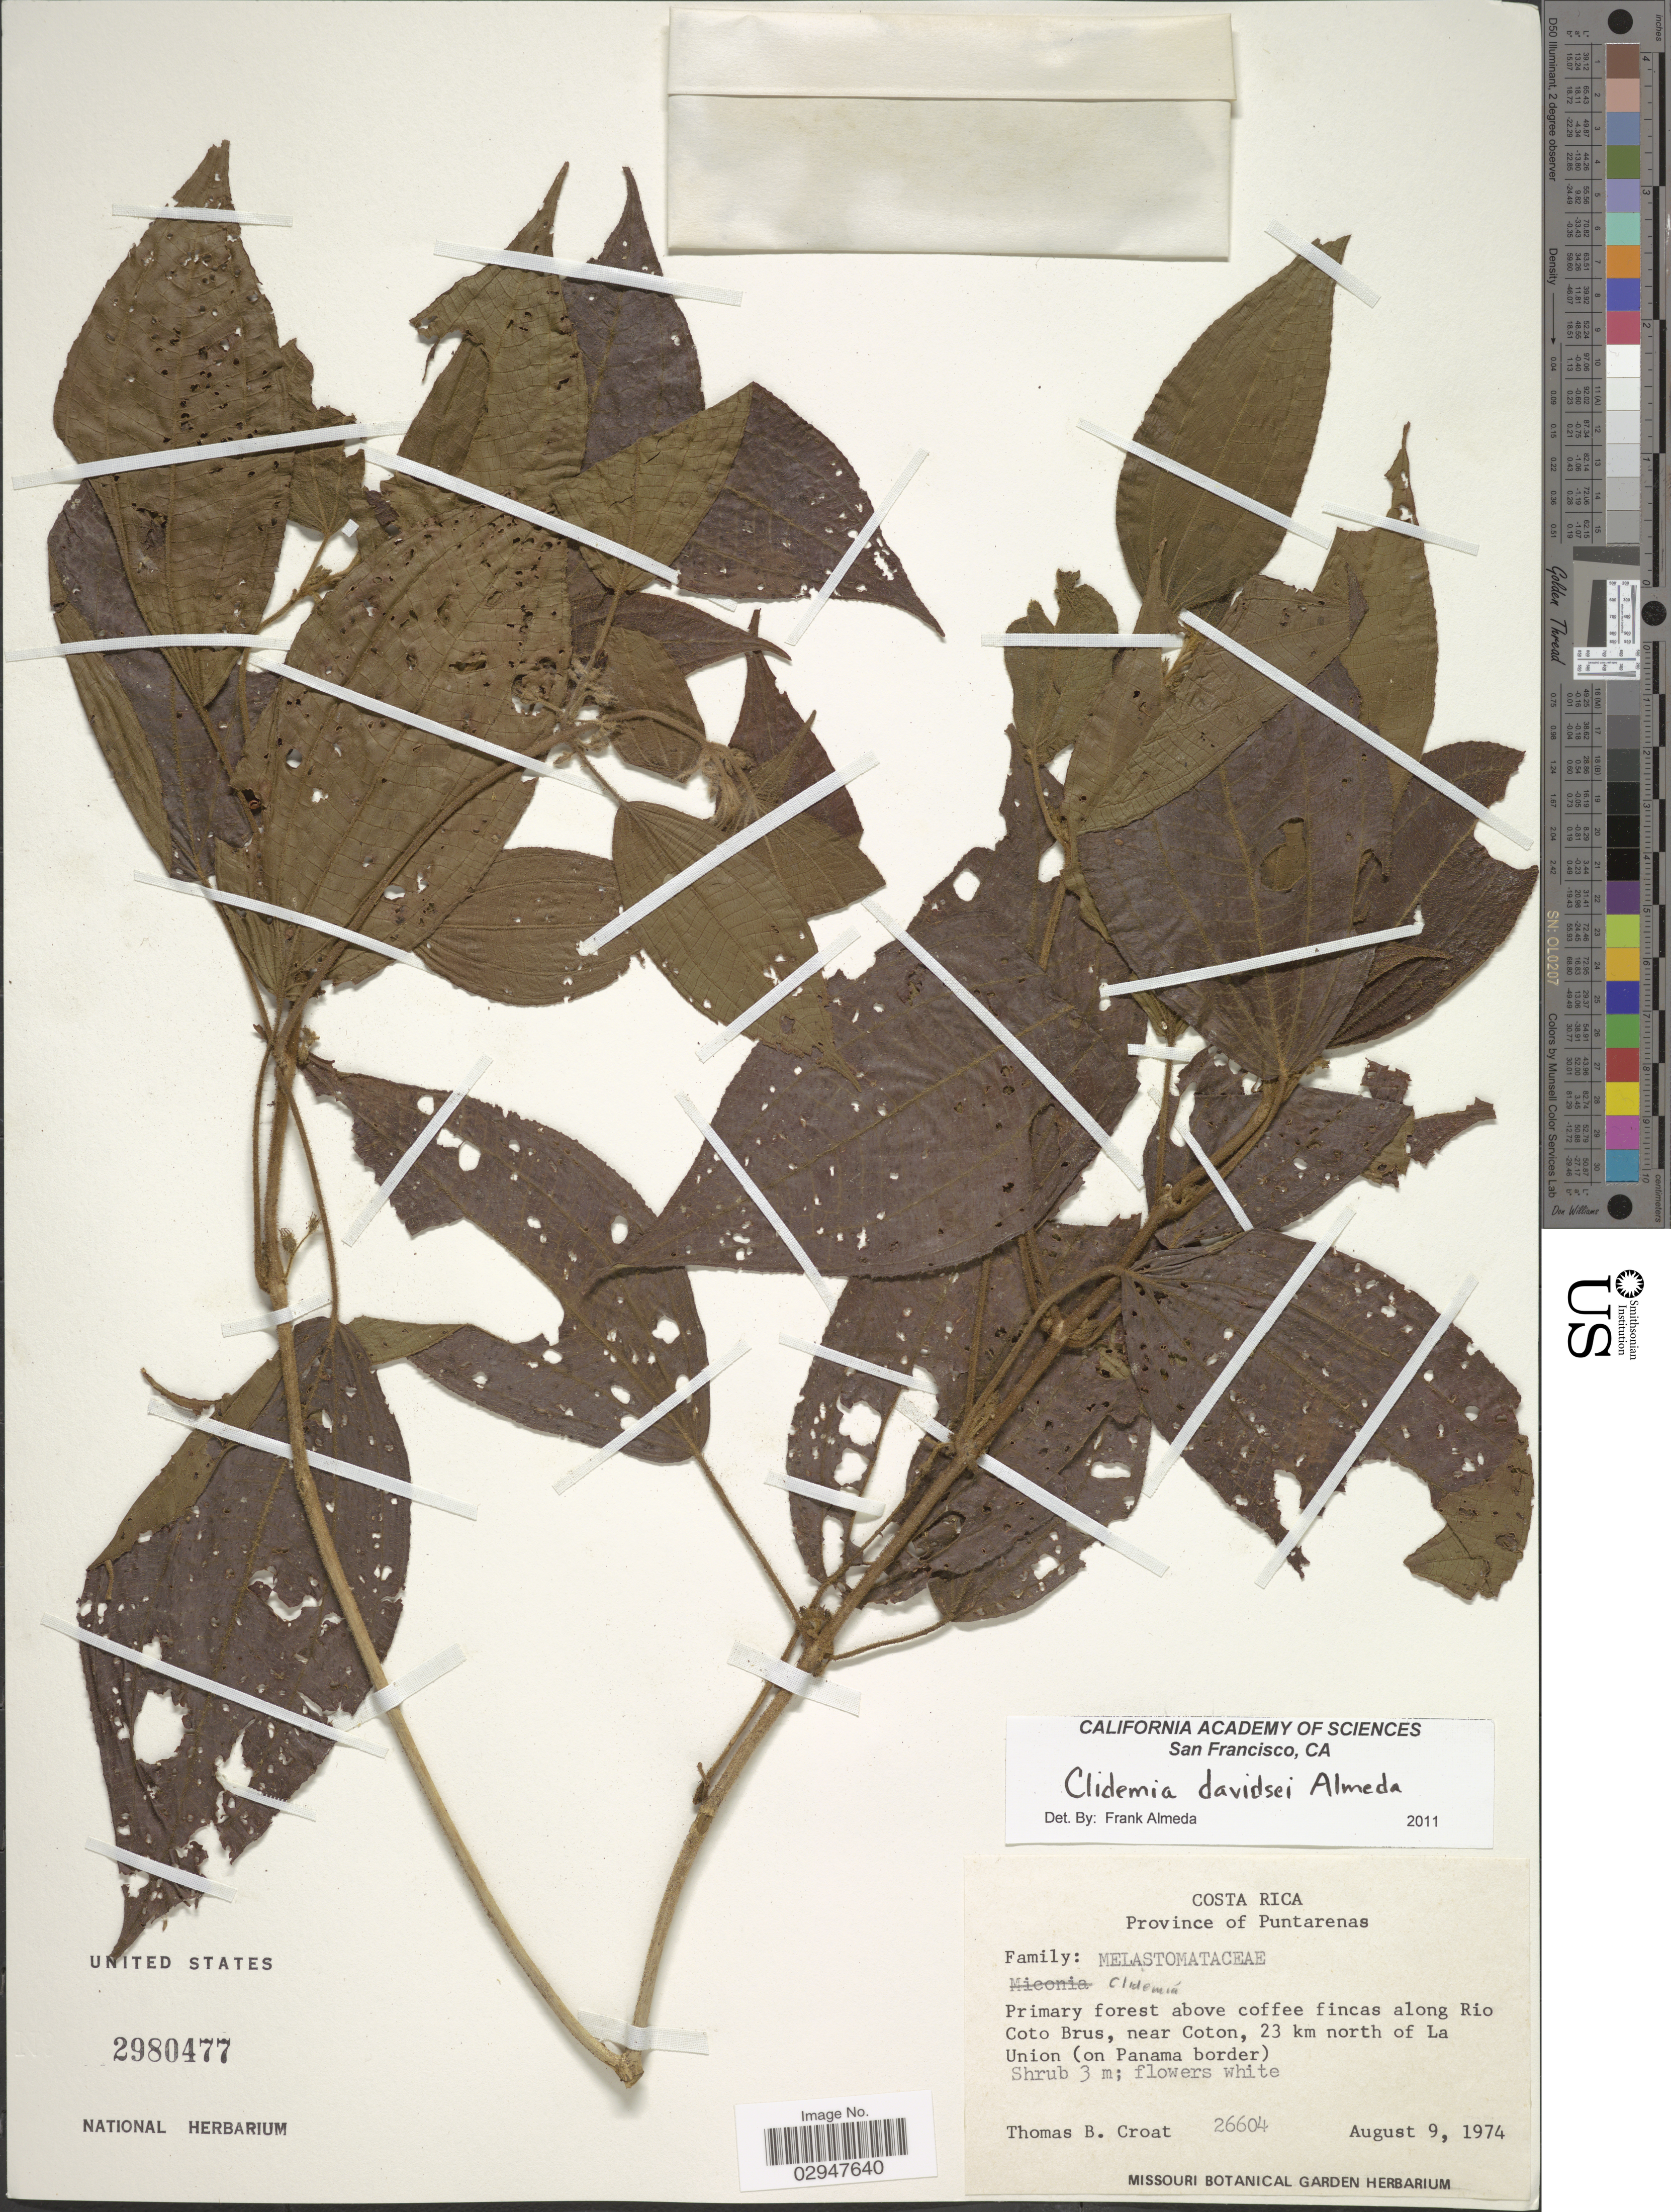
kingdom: Plantae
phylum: Tracheophyta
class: Magnoliopsida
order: Myrtales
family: Melastomataceae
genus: Clidemia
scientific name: Clidemia davidsei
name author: Almeda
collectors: T. B. Croat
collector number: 26604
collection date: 1974-08-09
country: Costa Rica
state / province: Puntarenas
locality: Along Rio Coto Brus, near Coton, 23 km north of La Union (on Panama border).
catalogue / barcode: US 2980477